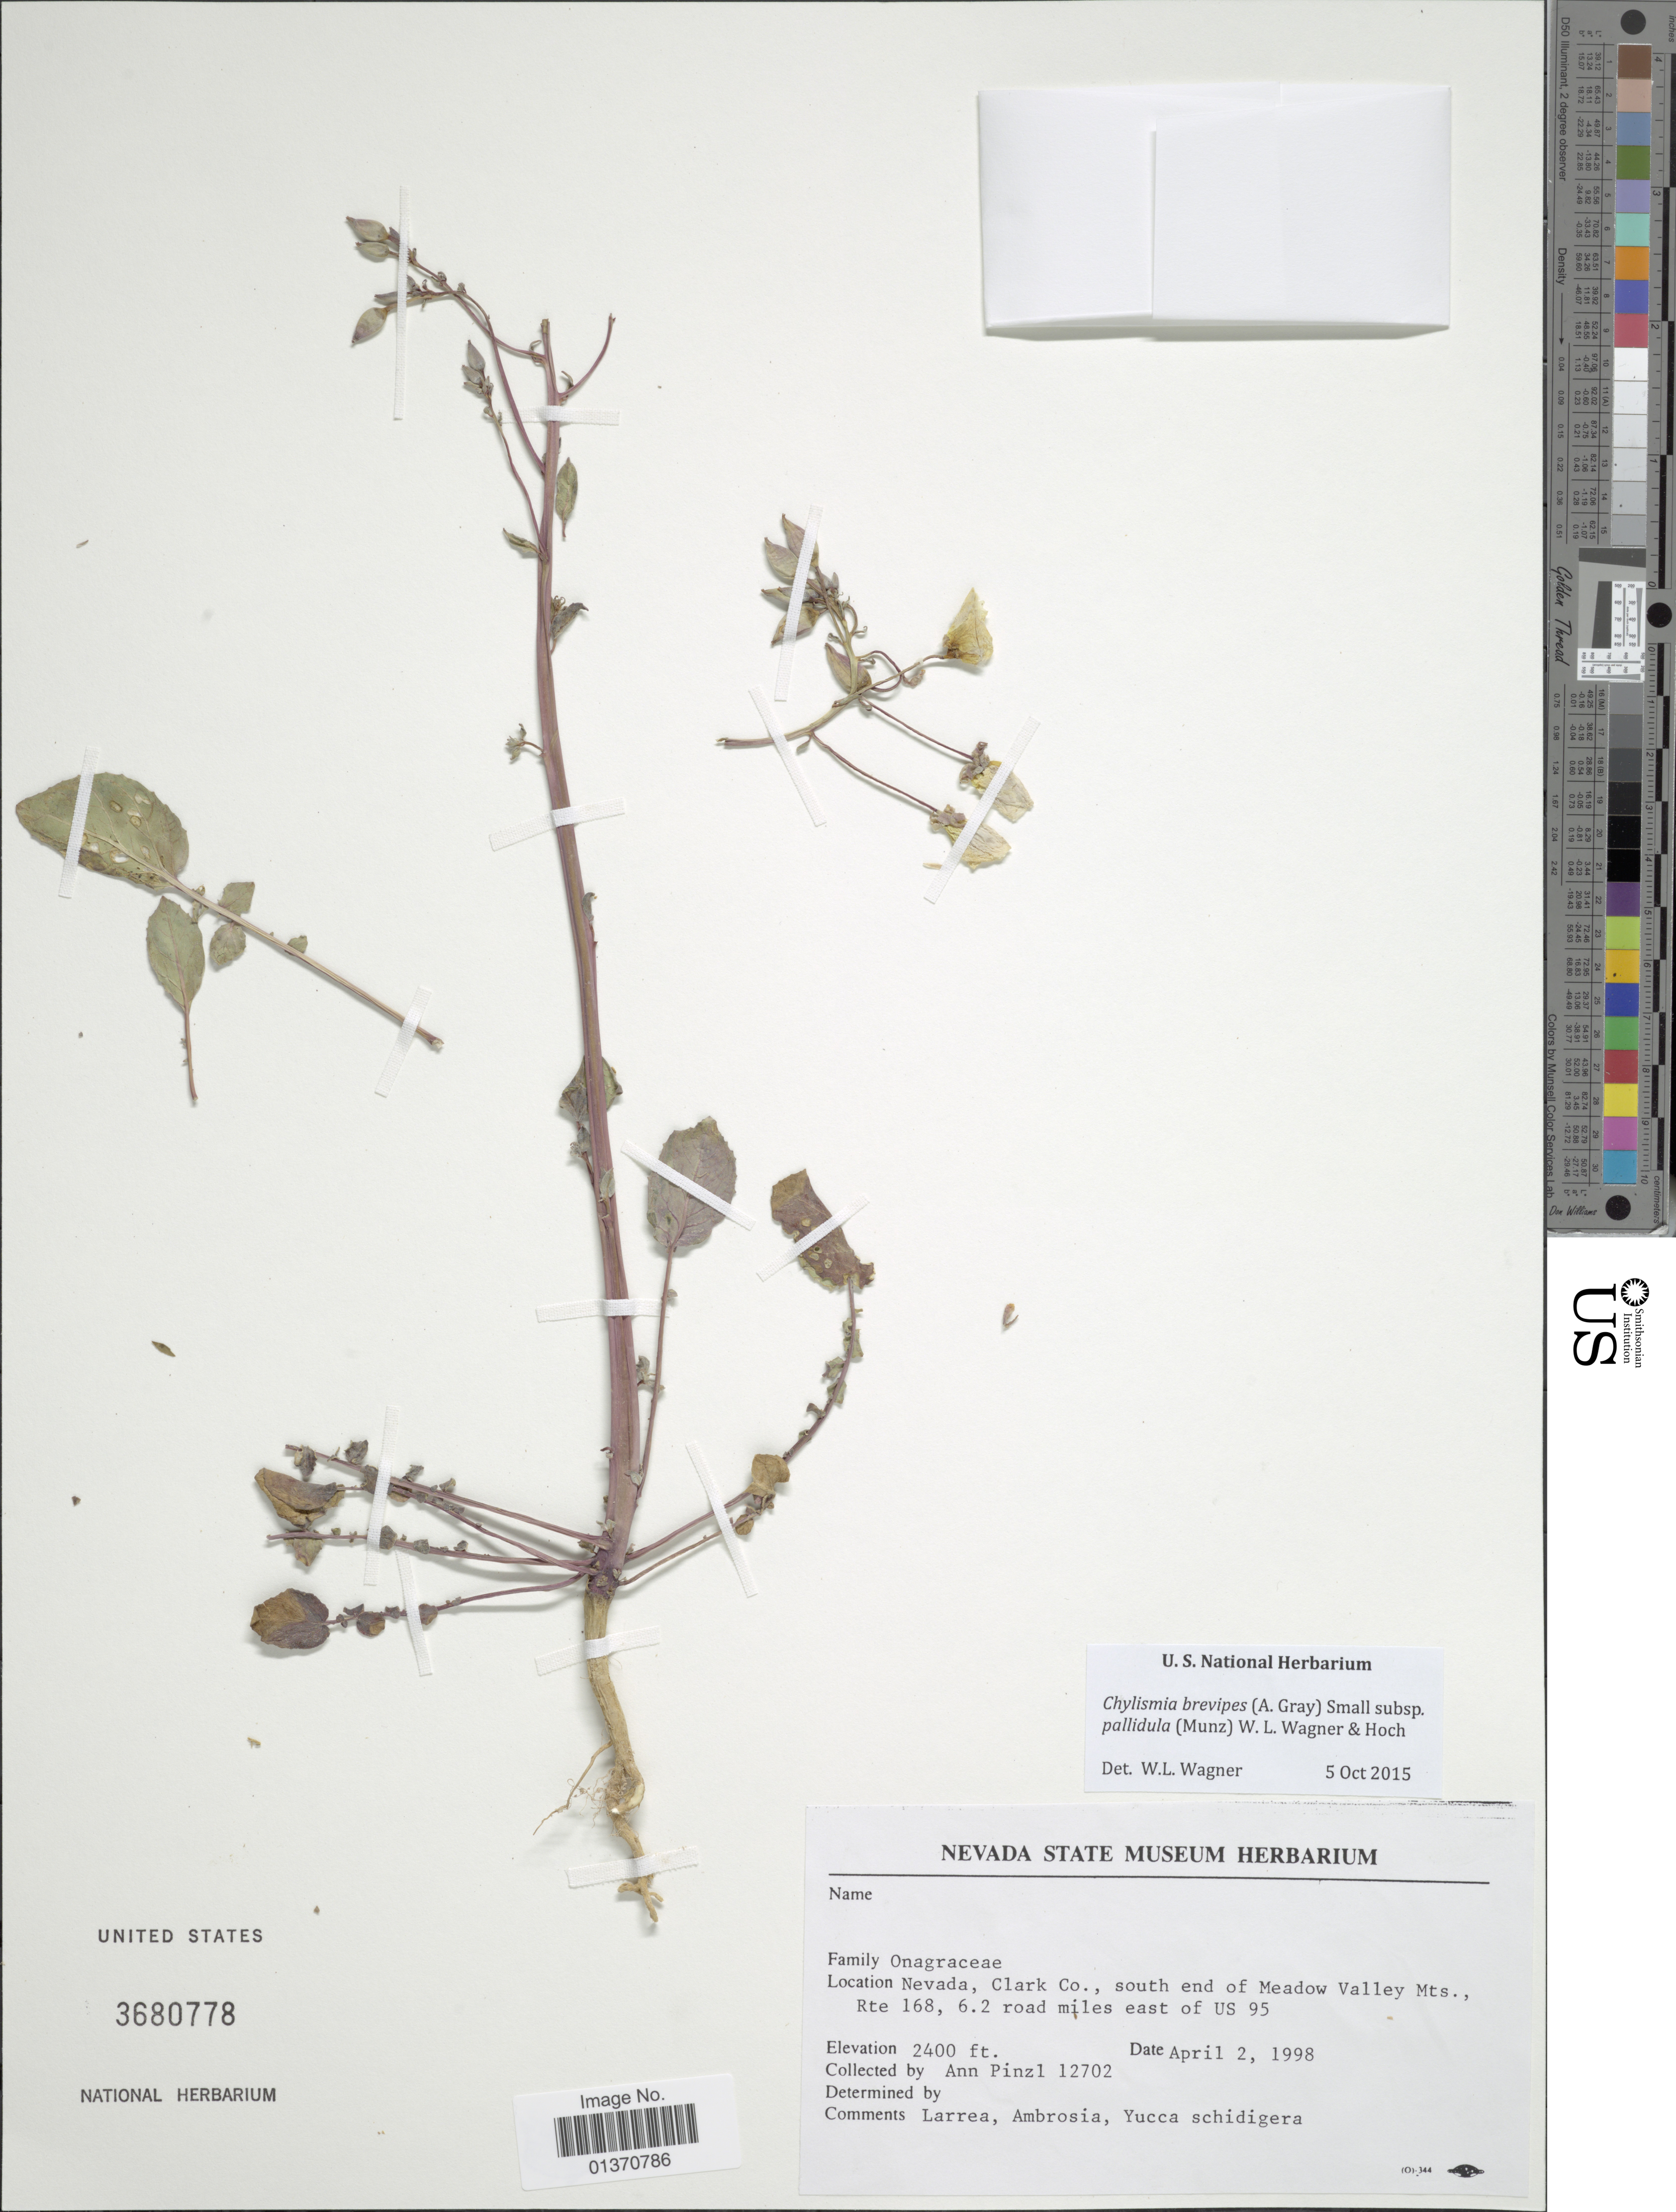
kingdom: Plantae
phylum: Tracheophyta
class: Magnoliopsida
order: Myrtales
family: Onagraceae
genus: Chylismia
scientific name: Chylismia brevipes subsp. pallidula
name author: (Munz) W.L. Wagner & Hoch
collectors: A. Pinzl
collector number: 12702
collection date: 1998-04-02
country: United States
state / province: Nevada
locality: Clark Co., south end of Meadow Valley Mts., Rte 168, 6.2 road miles east of US 95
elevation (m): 732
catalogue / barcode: US 3680778